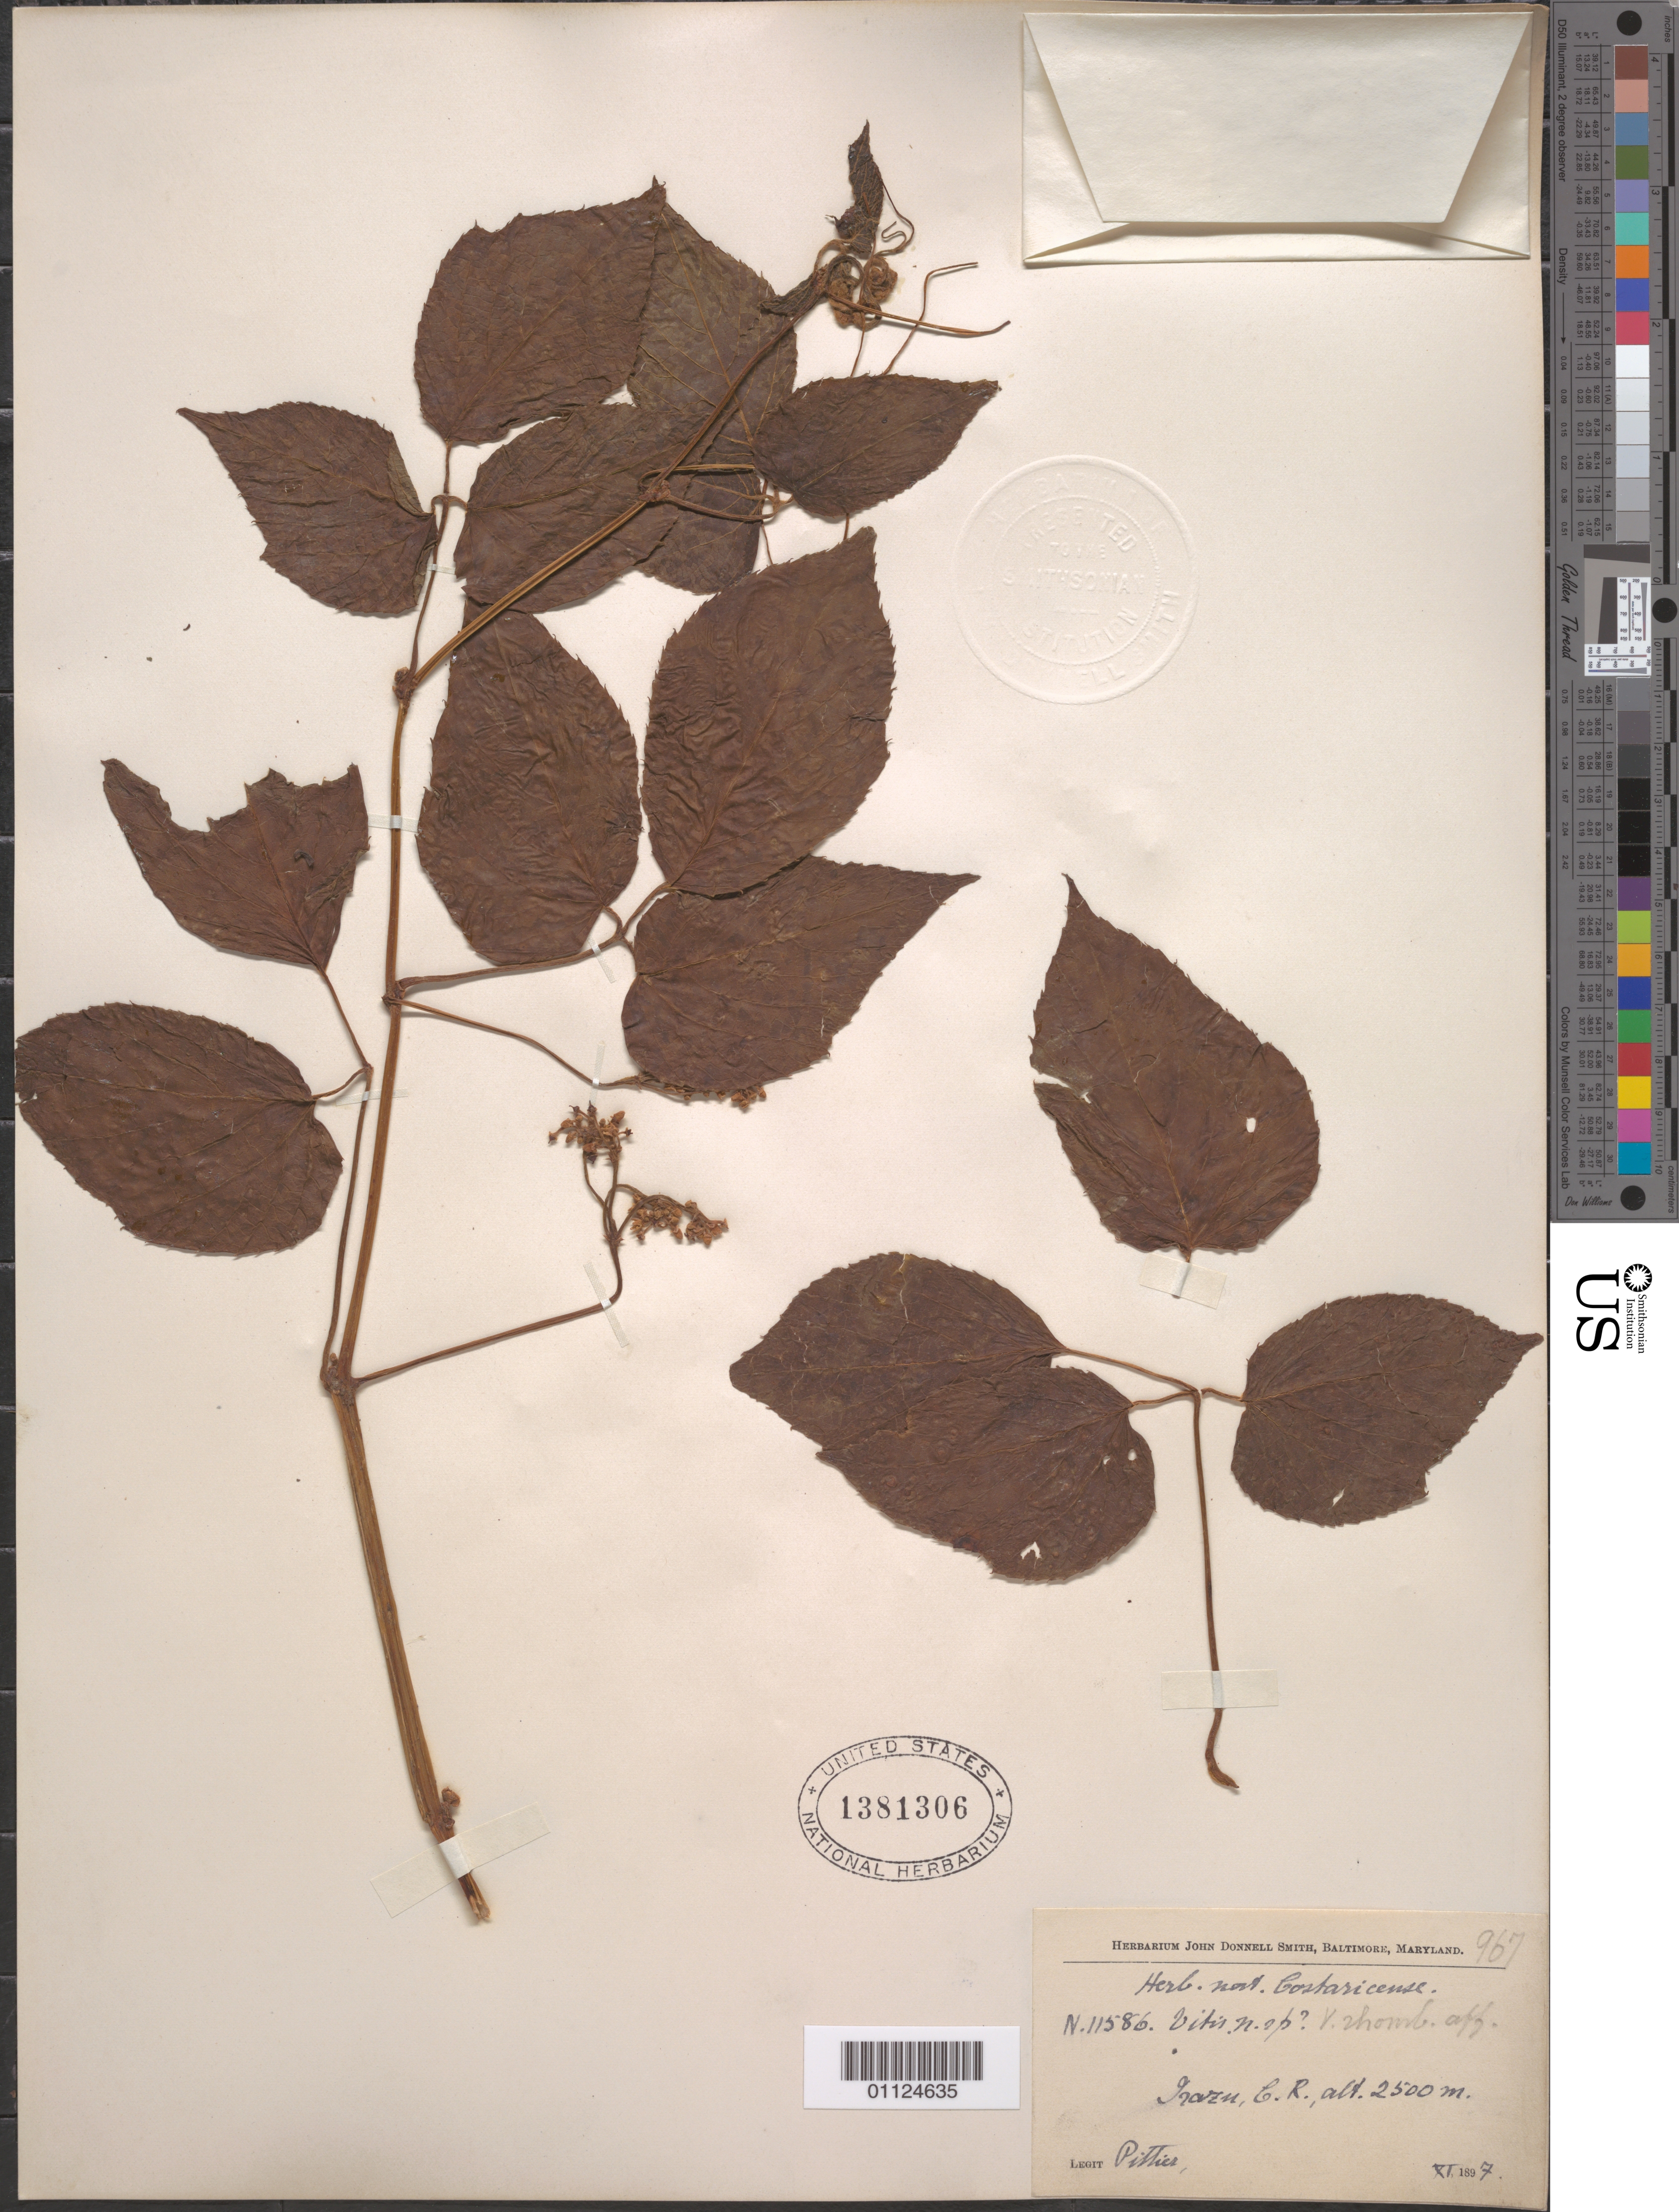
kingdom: Plantae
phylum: Tracheophyta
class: Magnoliopsida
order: Vitales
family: Vitaceae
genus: Cissus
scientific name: Cissus verticillata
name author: (L.) Nicolson & C.E. Jarvis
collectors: H. F. Pittier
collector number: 11586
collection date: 1897-11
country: Costa Rica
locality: Irazu.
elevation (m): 2500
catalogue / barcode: US 1381306